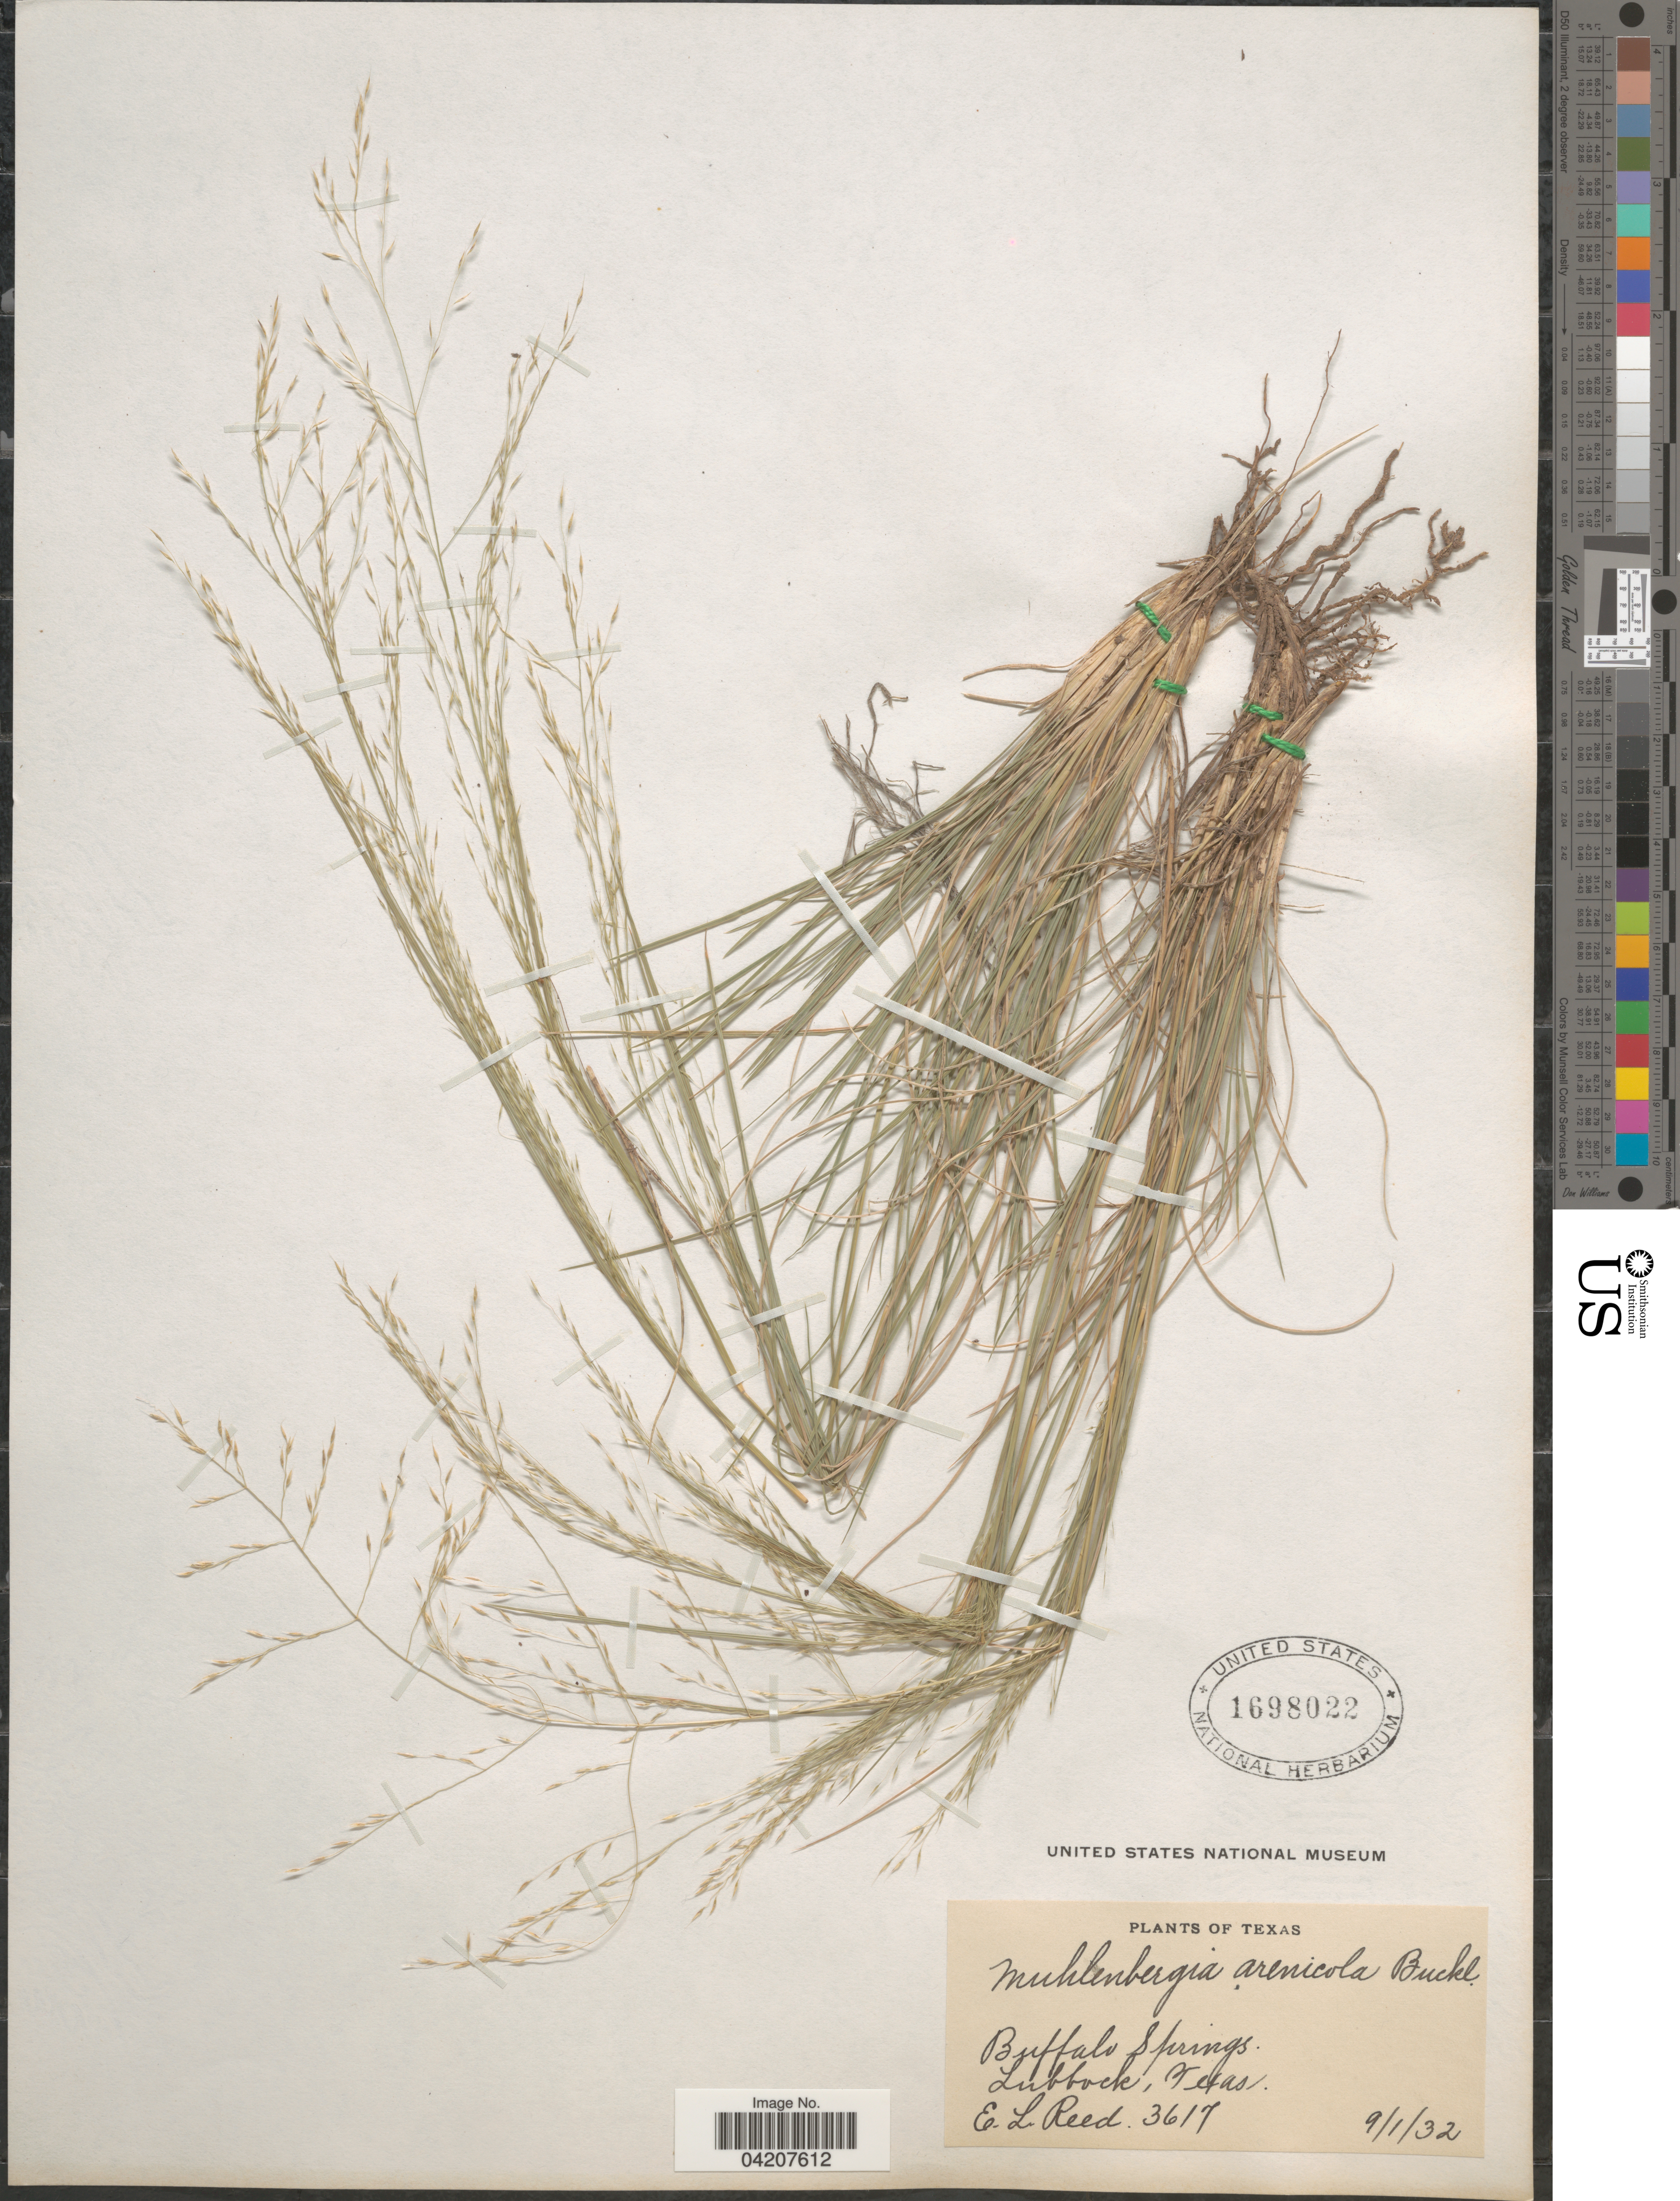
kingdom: Plantae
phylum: Tracheophyta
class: Liliopsida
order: Poales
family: Poaceae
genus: Muhlenbergia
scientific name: Muhlenbergia arenicola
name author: Buckley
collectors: E. Reed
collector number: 3617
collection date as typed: Transcribed d/m/y: 1/9/32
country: United States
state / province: Texas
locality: Buffalo Springs. Lubbock.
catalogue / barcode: US 1698022